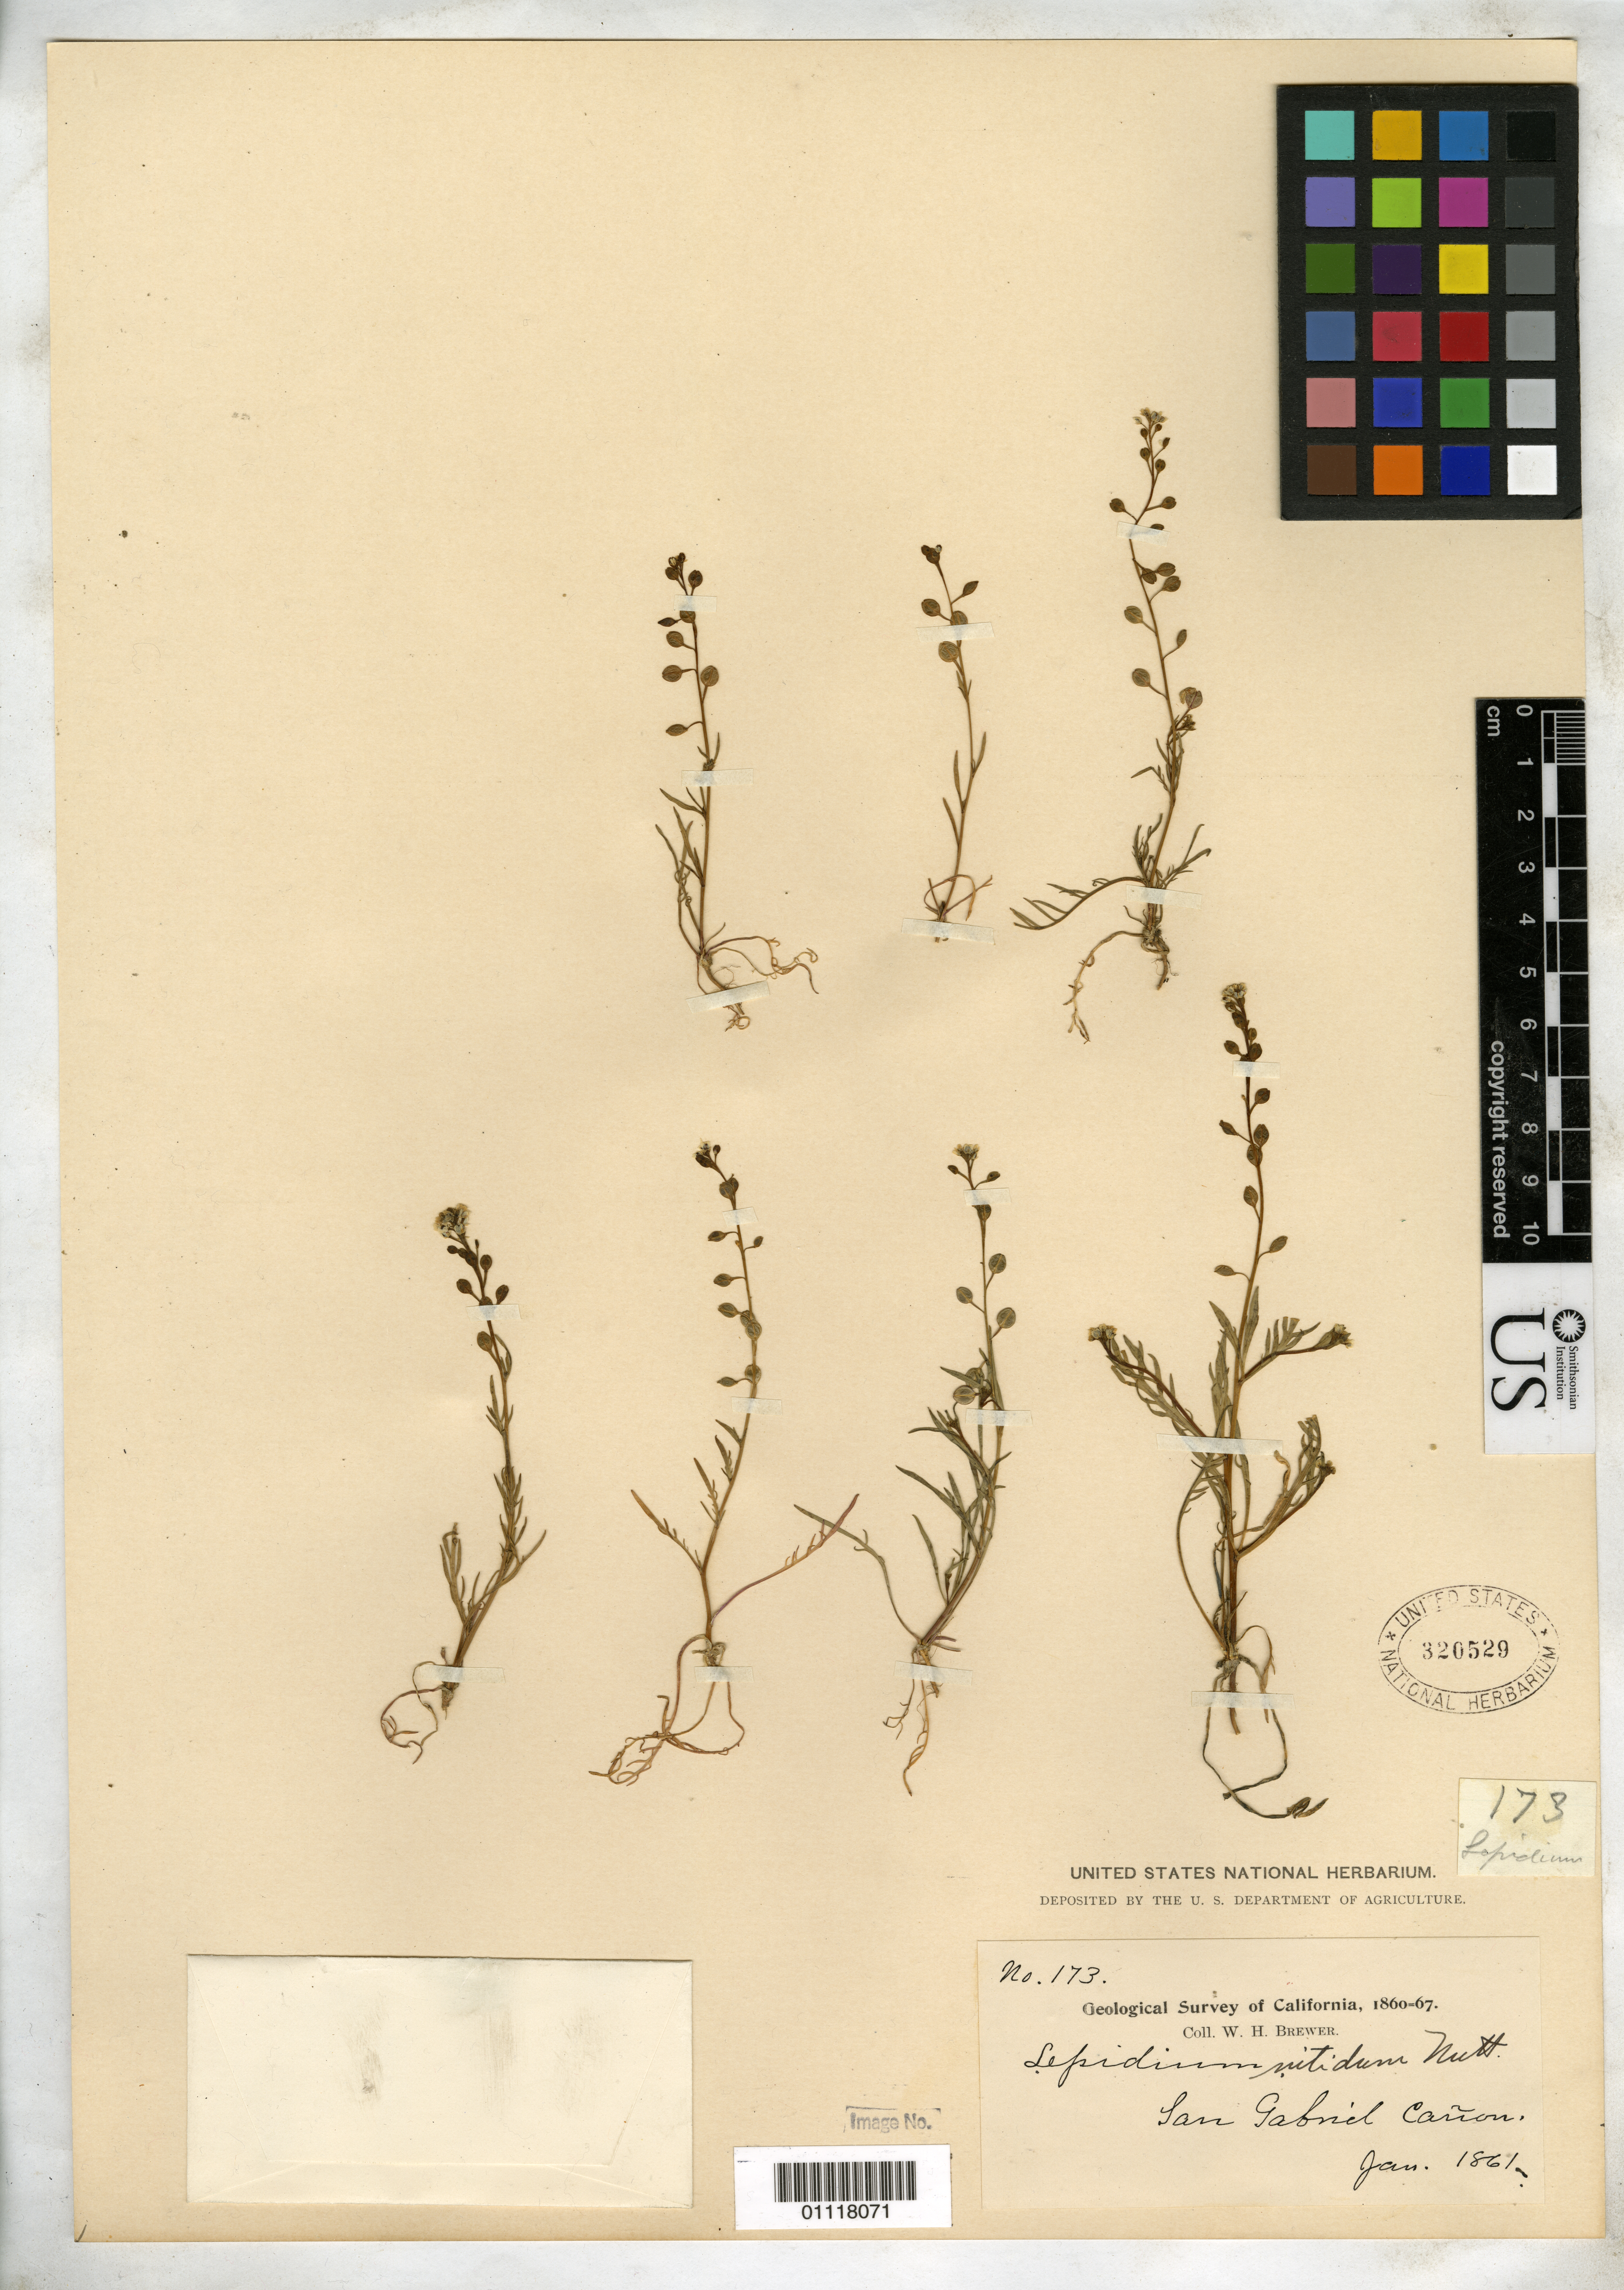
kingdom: Plantae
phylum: Tracheophyta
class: Magnoliopsida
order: Brassicales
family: Brassicaceae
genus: Lepidium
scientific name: Lepidium nitidum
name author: Nutt.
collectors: W. H. Brewer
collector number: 173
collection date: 1861-01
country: United States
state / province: California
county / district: Los Angeles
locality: San Gabriel Canyon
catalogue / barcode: US 320529